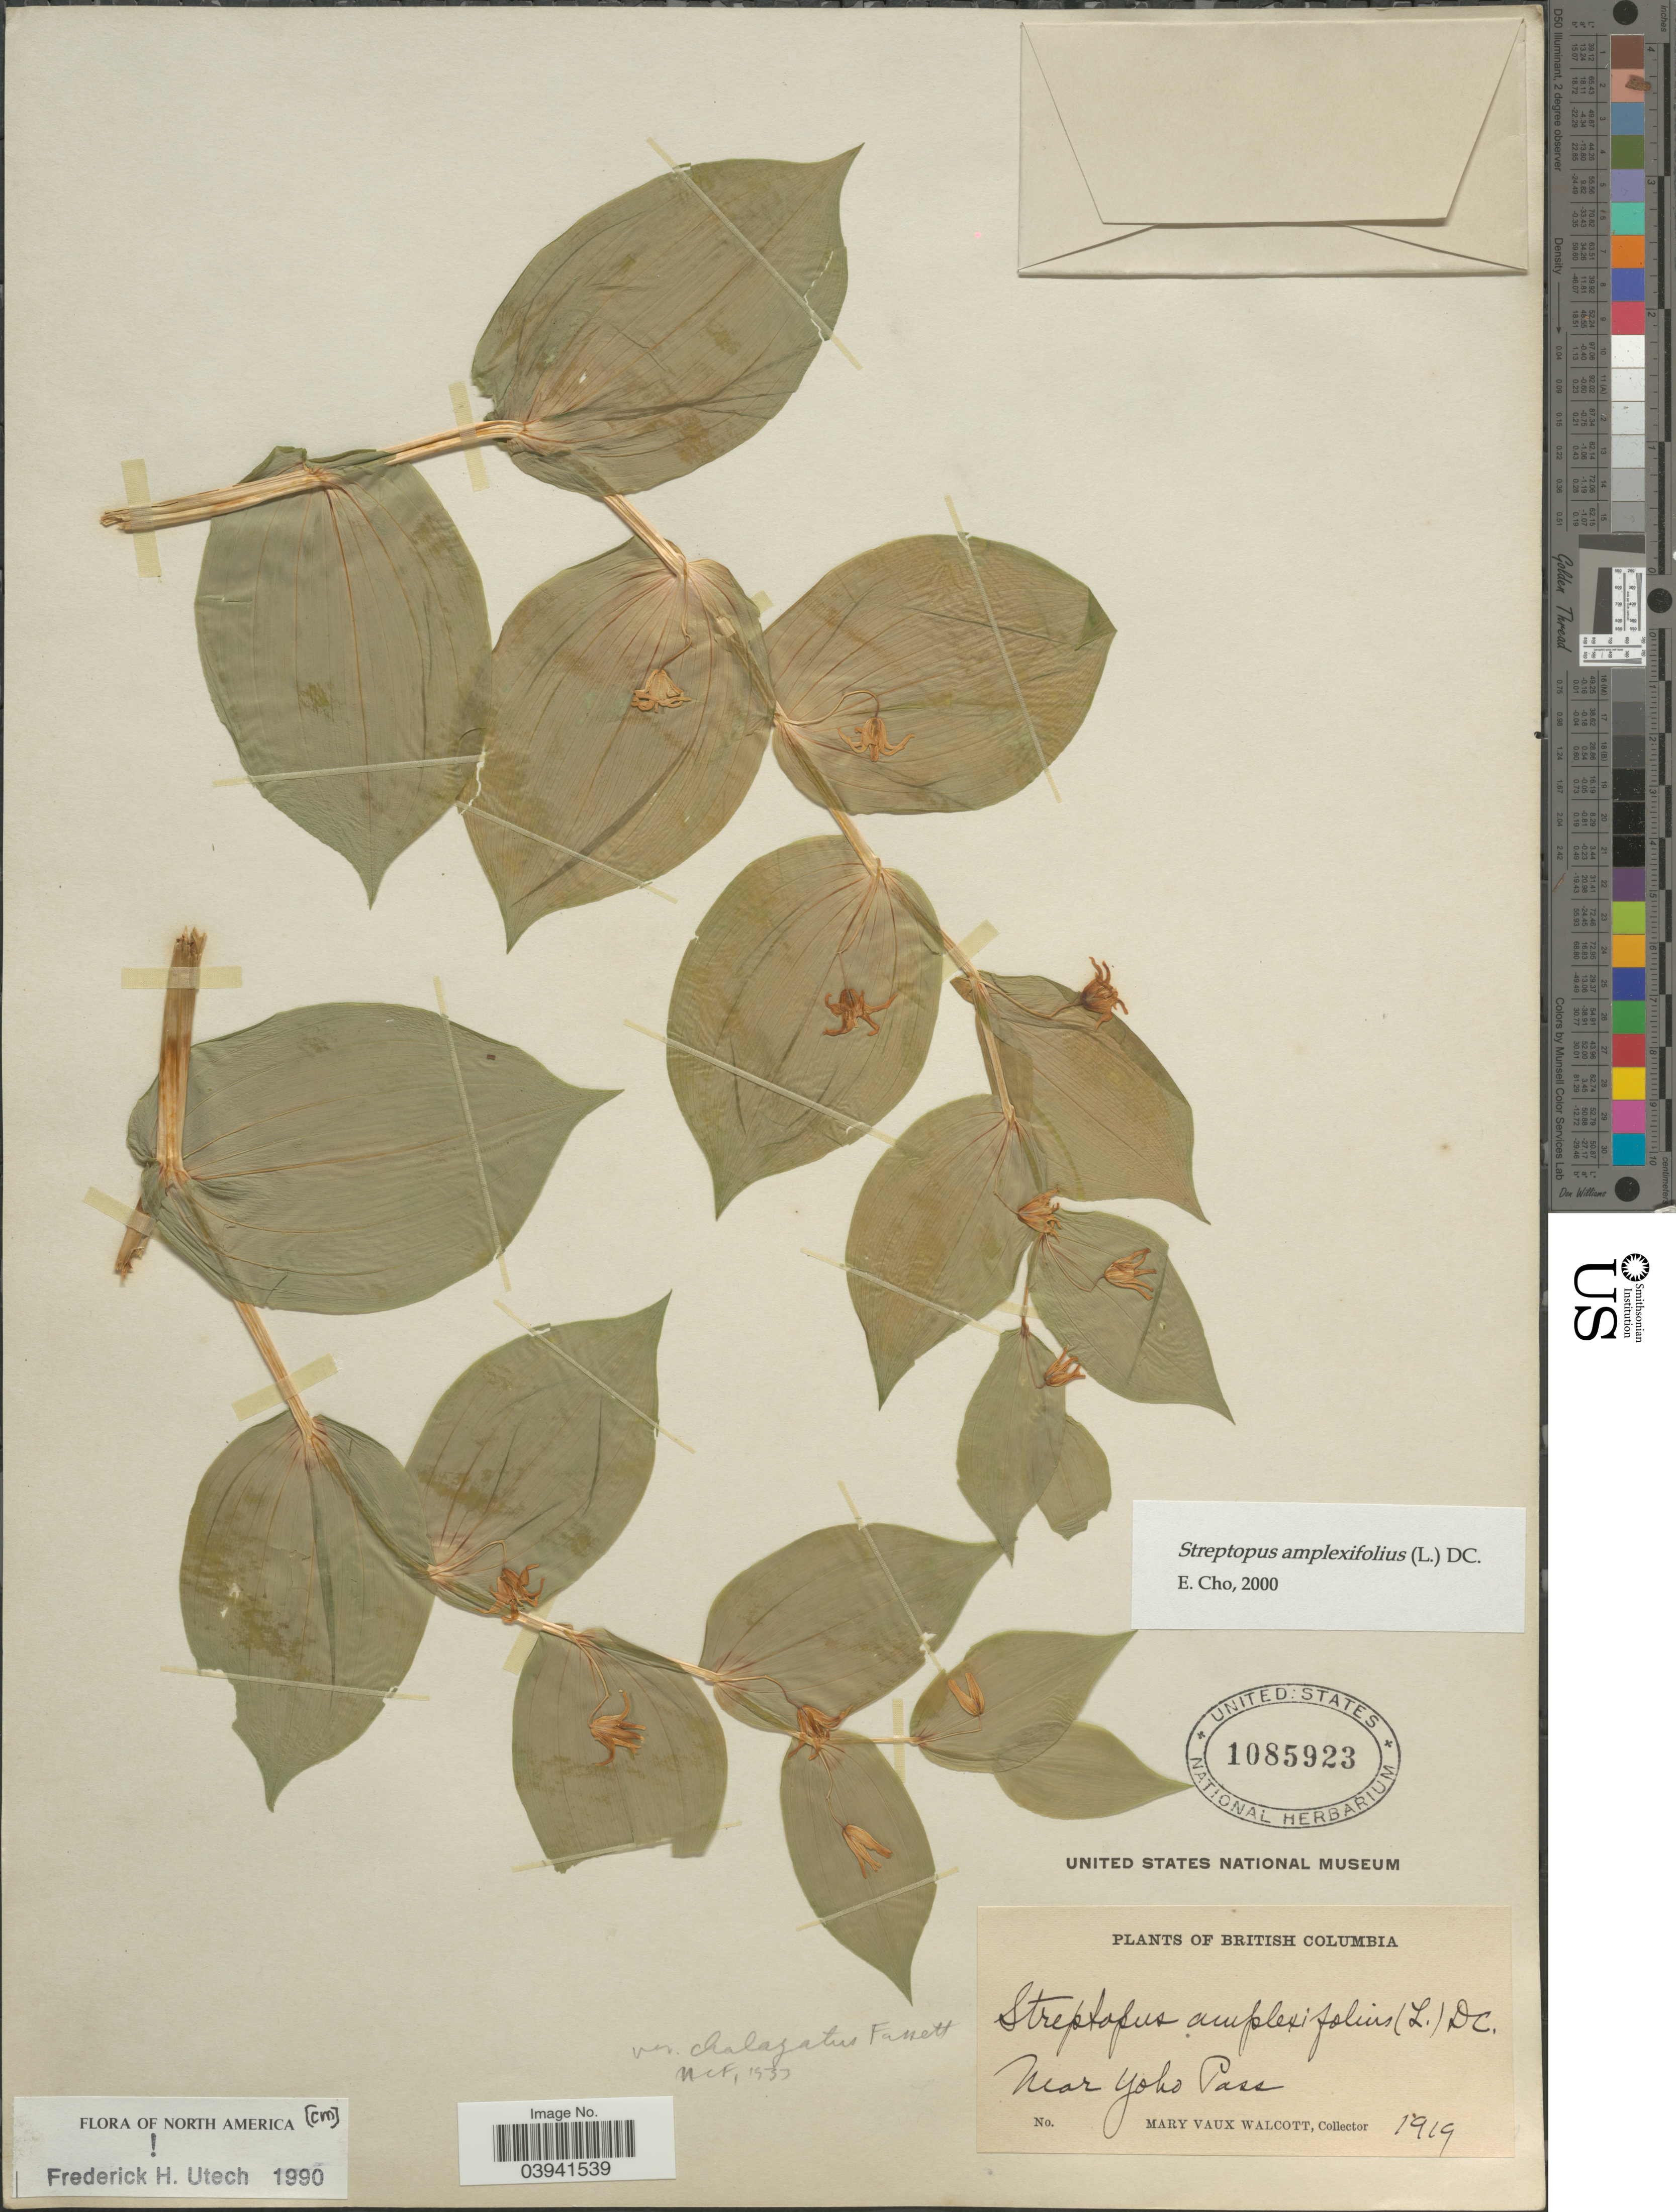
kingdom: Plantae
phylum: Tracheophyta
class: Liliopsida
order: Liliales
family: Liliaceae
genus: Streptopus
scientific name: Streptopus amplexifolius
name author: (L.) DC.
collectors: M. Walcott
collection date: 1919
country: Canada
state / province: British Columbia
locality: Near Yoko Pass.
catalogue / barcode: US 1085923